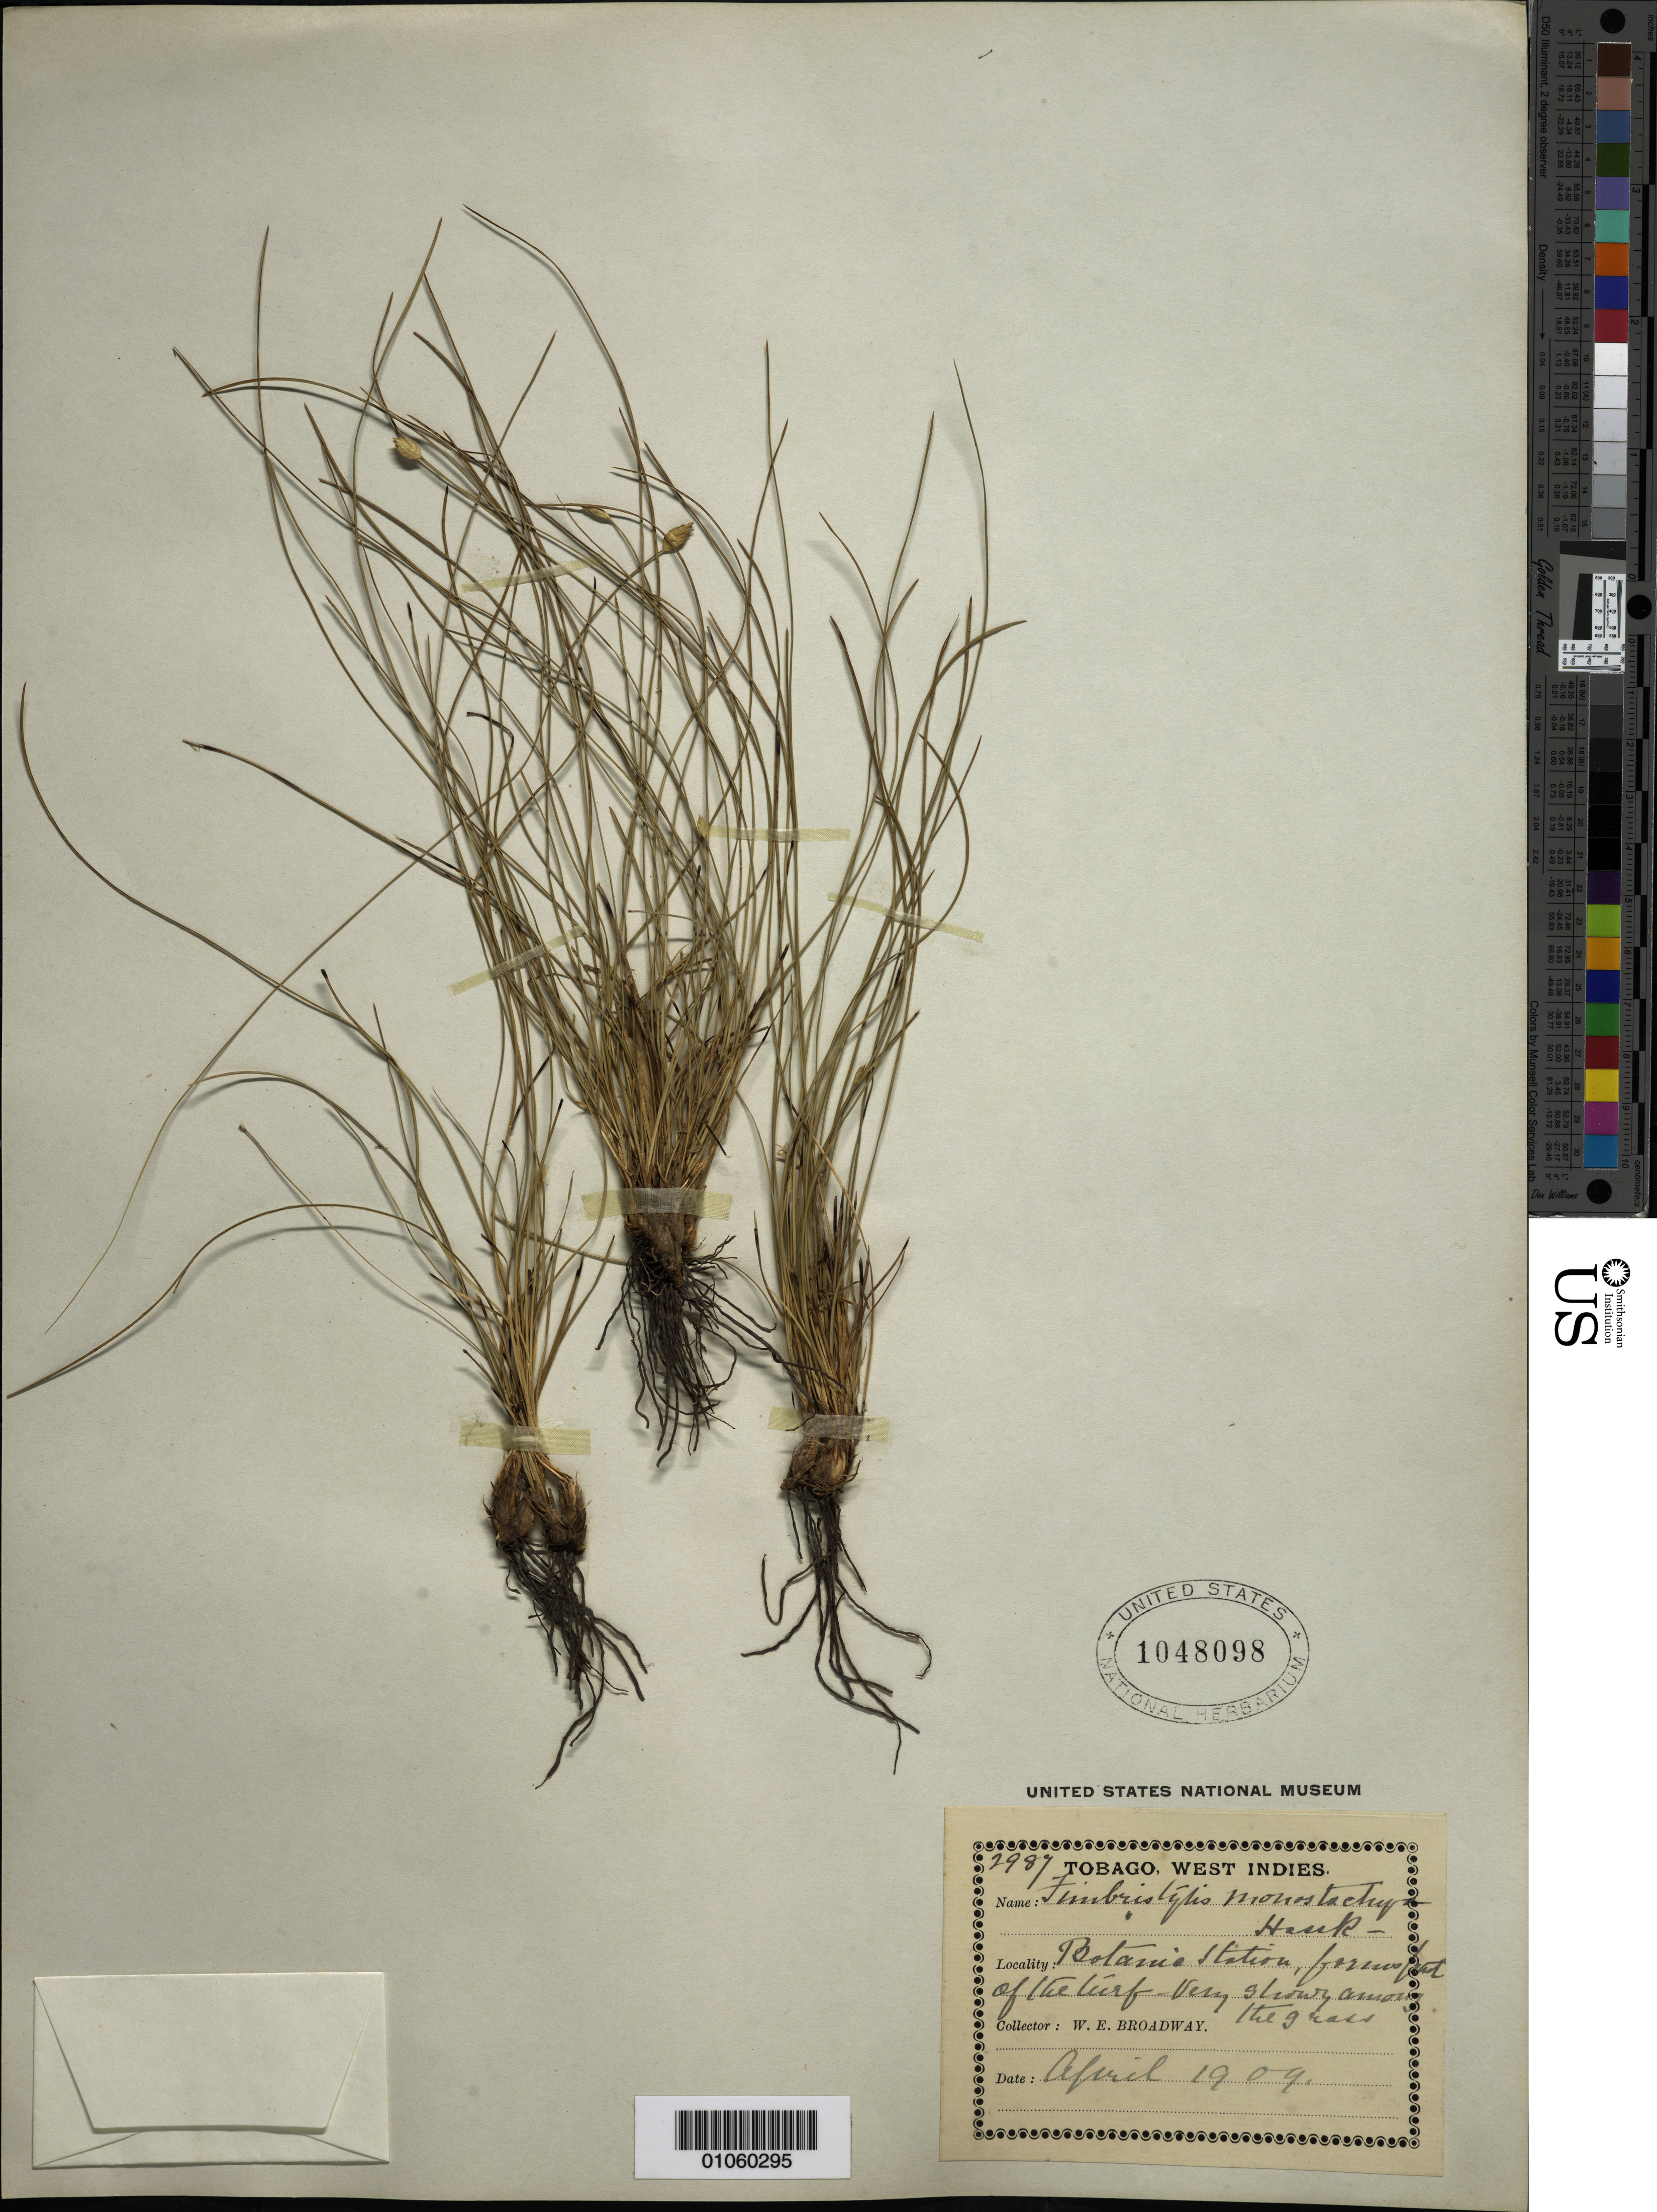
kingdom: Plantae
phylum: Tracheophyta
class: Liliopsida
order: Poales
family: Cyperaceae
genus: Abildgaardia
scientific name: Abildgaardia ovata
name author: (Burm. f.) Kral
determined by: Strong, Mark T., (BOT), Smithsonian Institution - National Museum of Natural History (UNITED STATES)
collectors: W. E. Broadway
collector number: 2987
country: Trinidad and Tobago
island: Tobago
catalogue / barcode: US 1048098